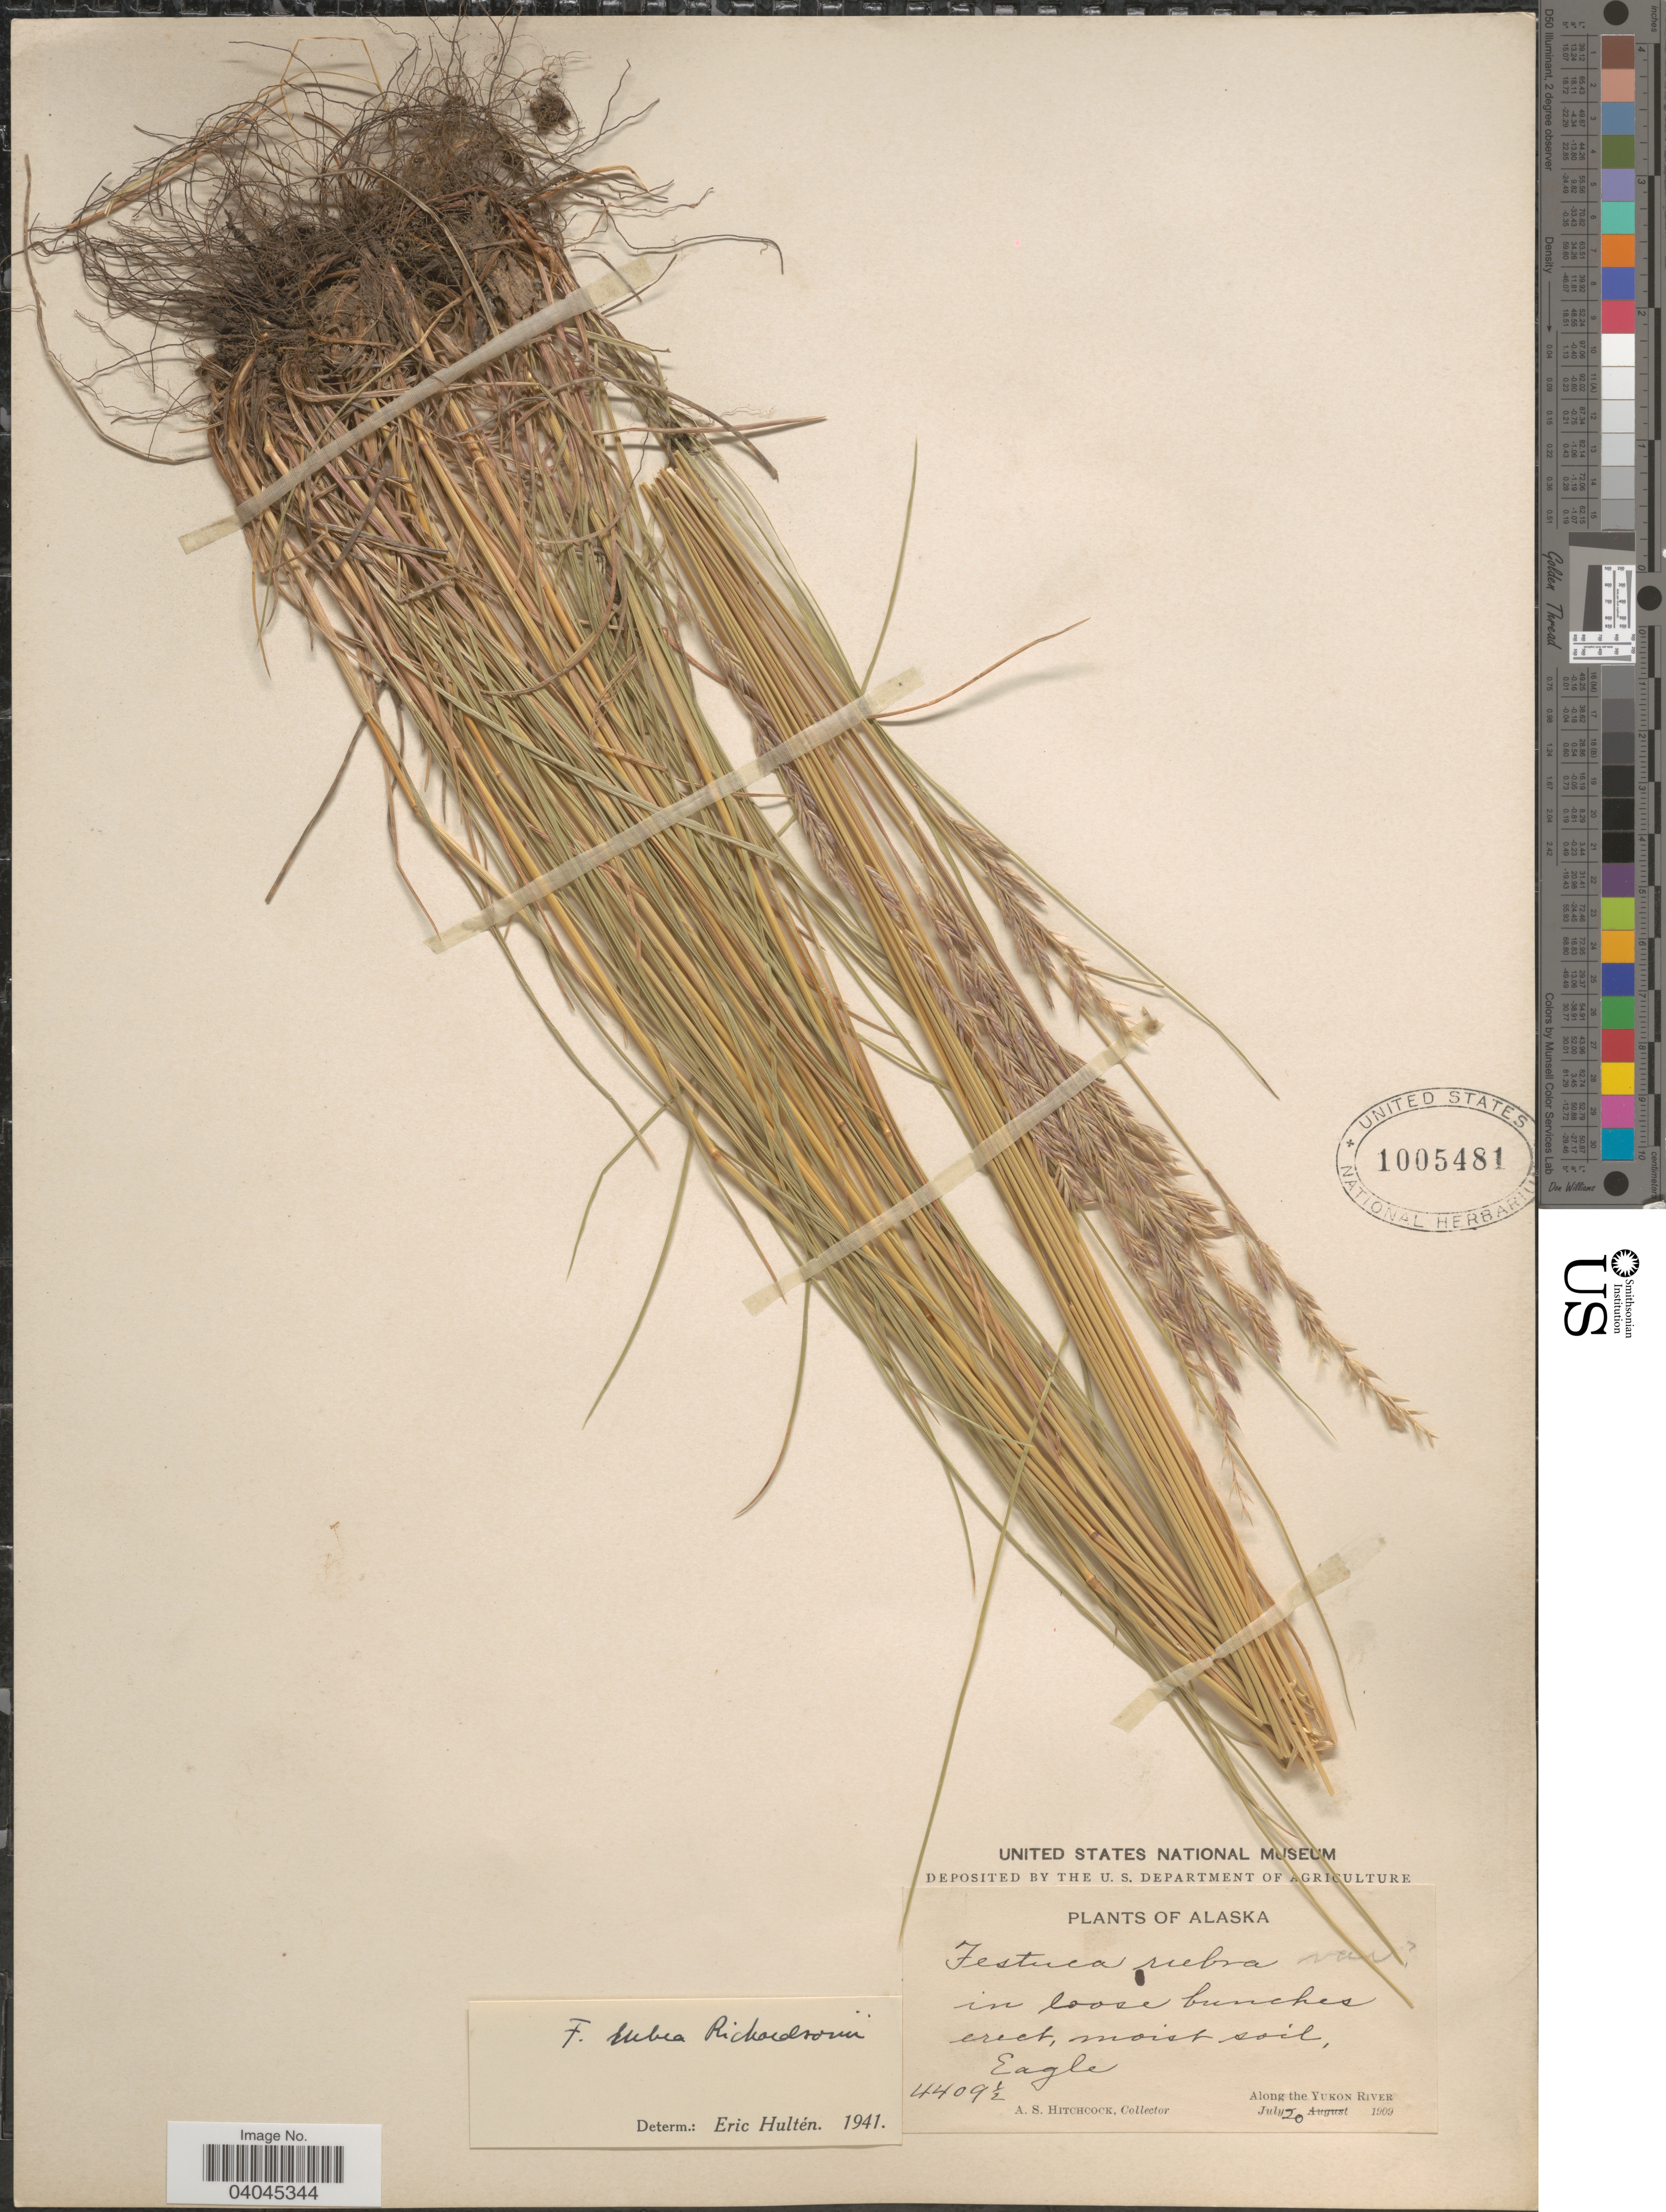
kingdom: Plantae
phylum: Tracheophyta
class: Liliopsida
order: Poales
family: Poaceae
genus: Festuca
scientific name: Festuca rubra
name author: L.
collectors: A. S. Hitchcock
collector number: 4409½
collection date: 1909-07-20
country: United States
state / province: Alaska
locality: Eagle. Along the Yukon River.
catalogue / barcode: US 1005481